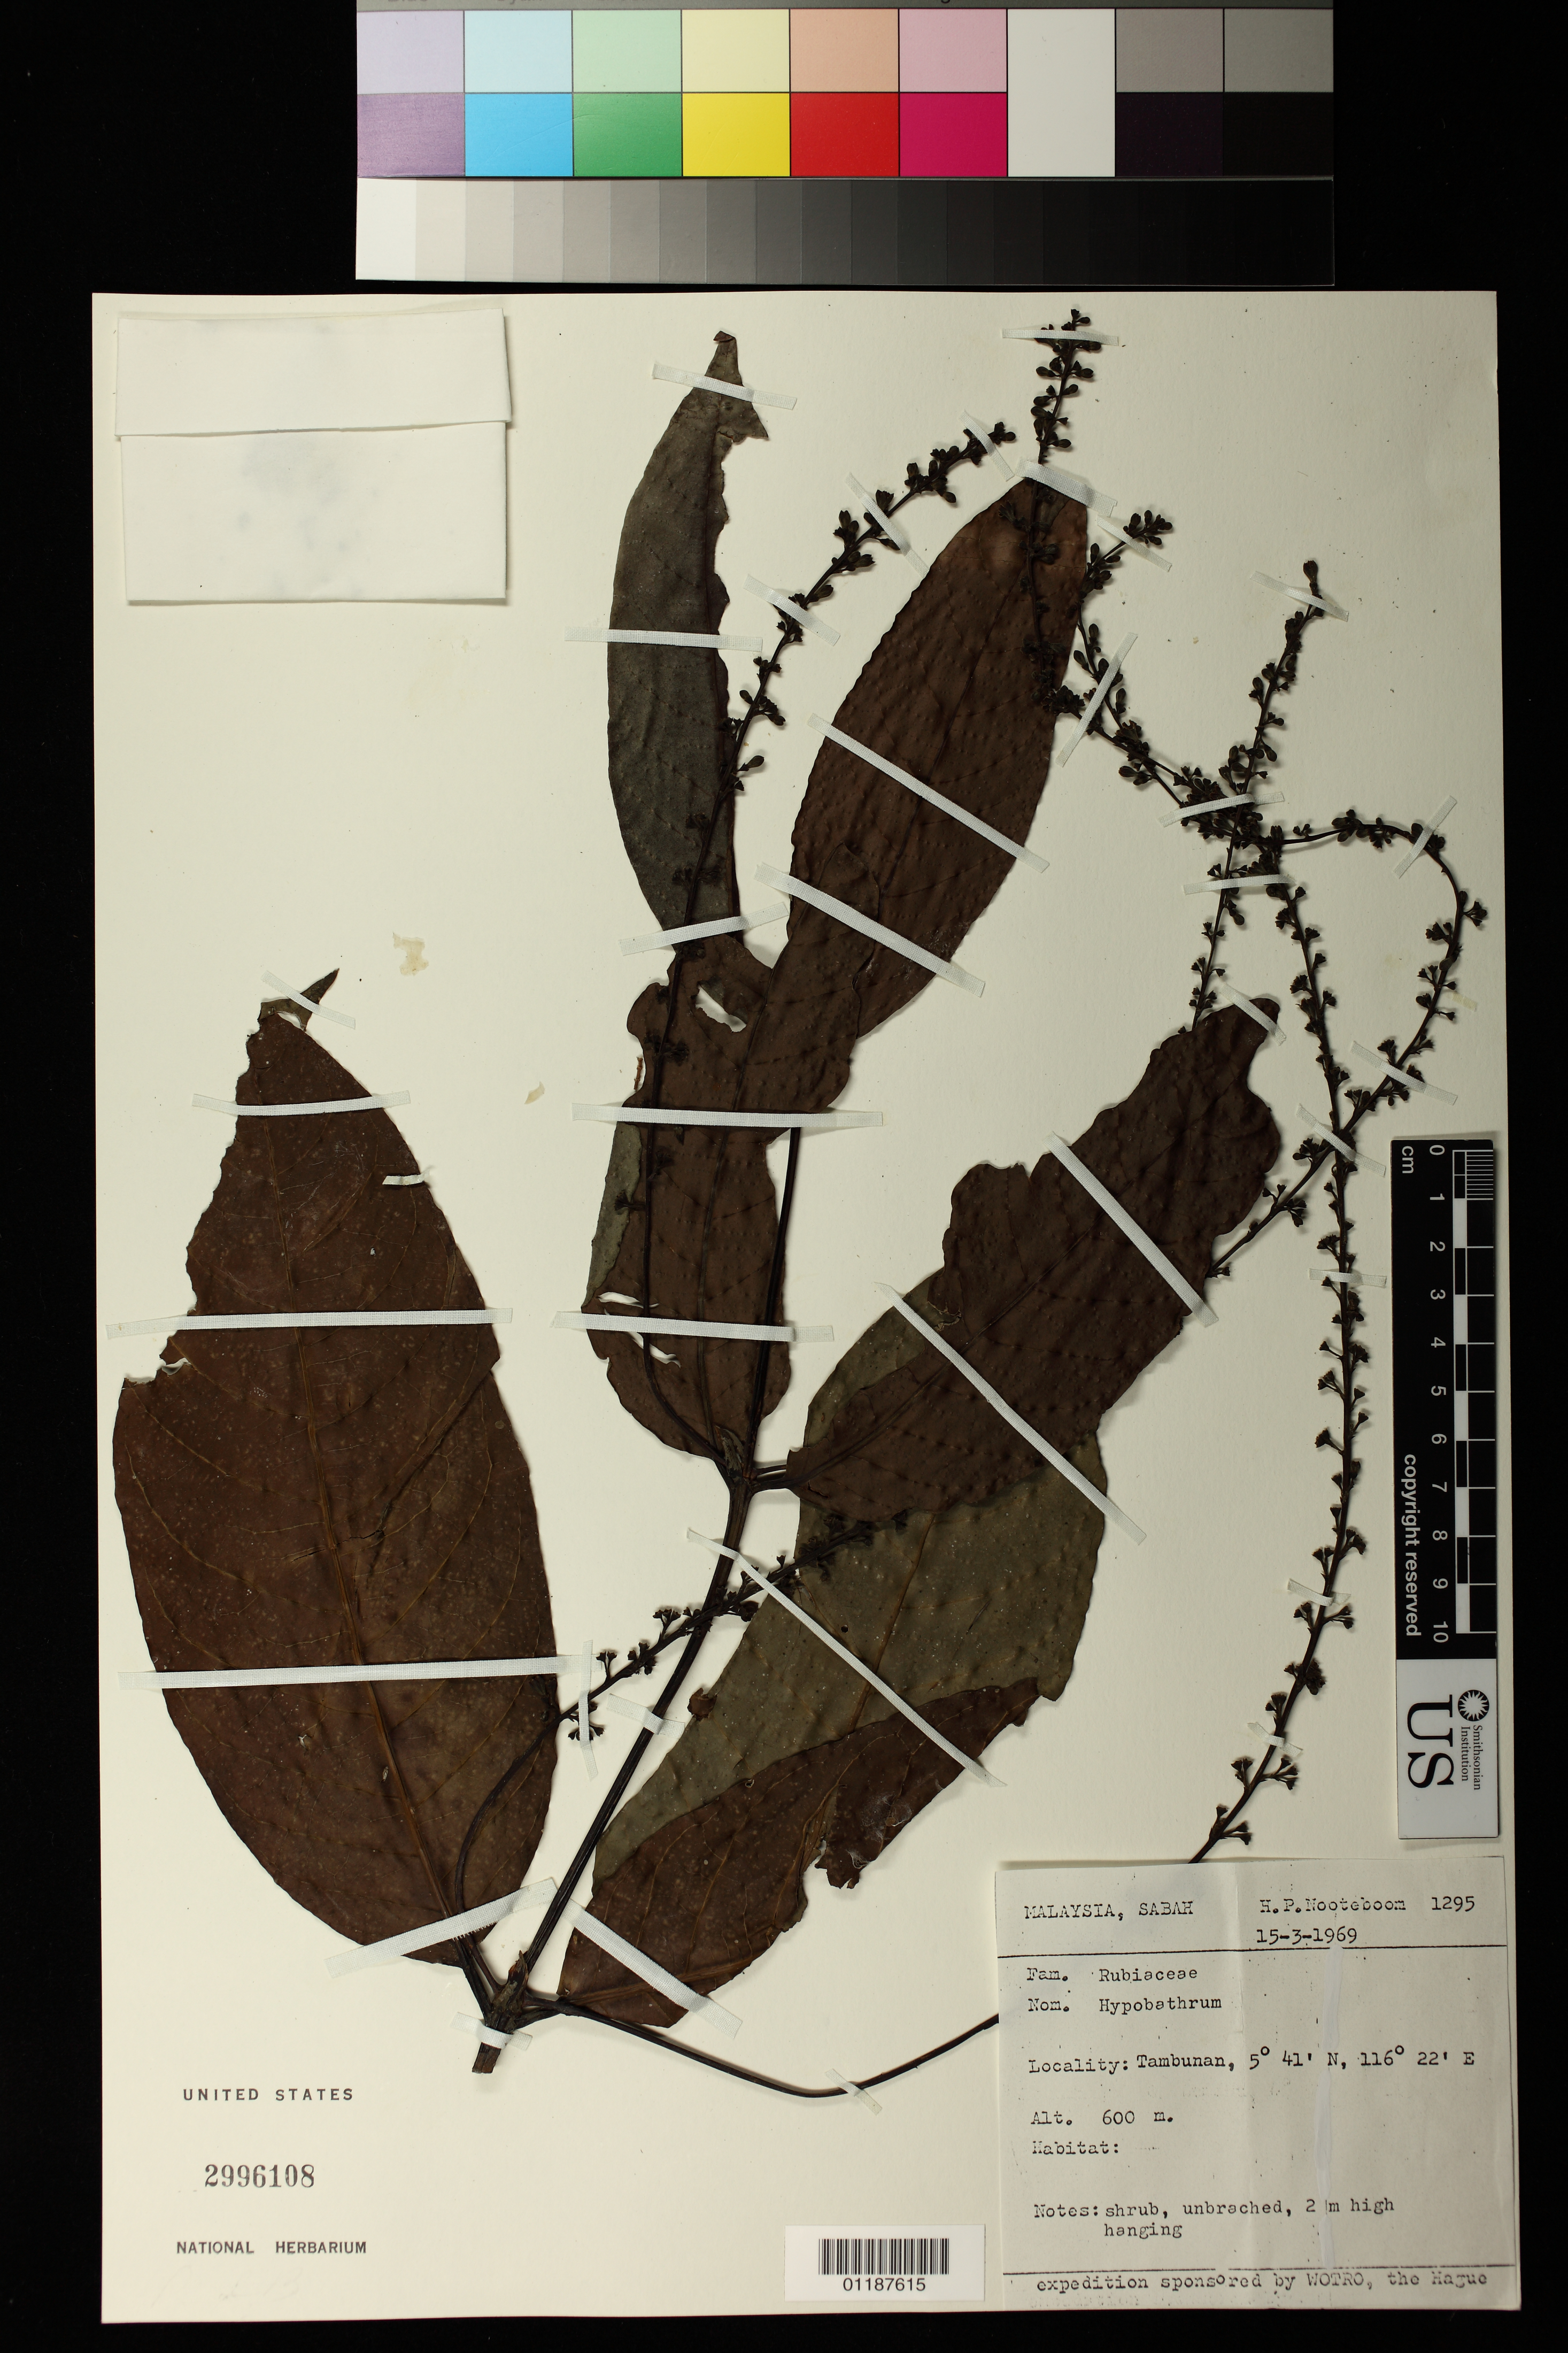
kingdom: Plantae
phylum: Tracheophyta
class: Magnoliopsida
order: Gentianales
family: Rubiaceae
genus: Hypobathrum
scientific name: Hypobathrum sp.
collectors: H. P. Nooteboom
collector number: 1295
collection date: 1969-03-15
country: Malaysia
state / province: Sabah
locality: Tambunan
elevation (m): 600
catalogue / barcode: US 2996108